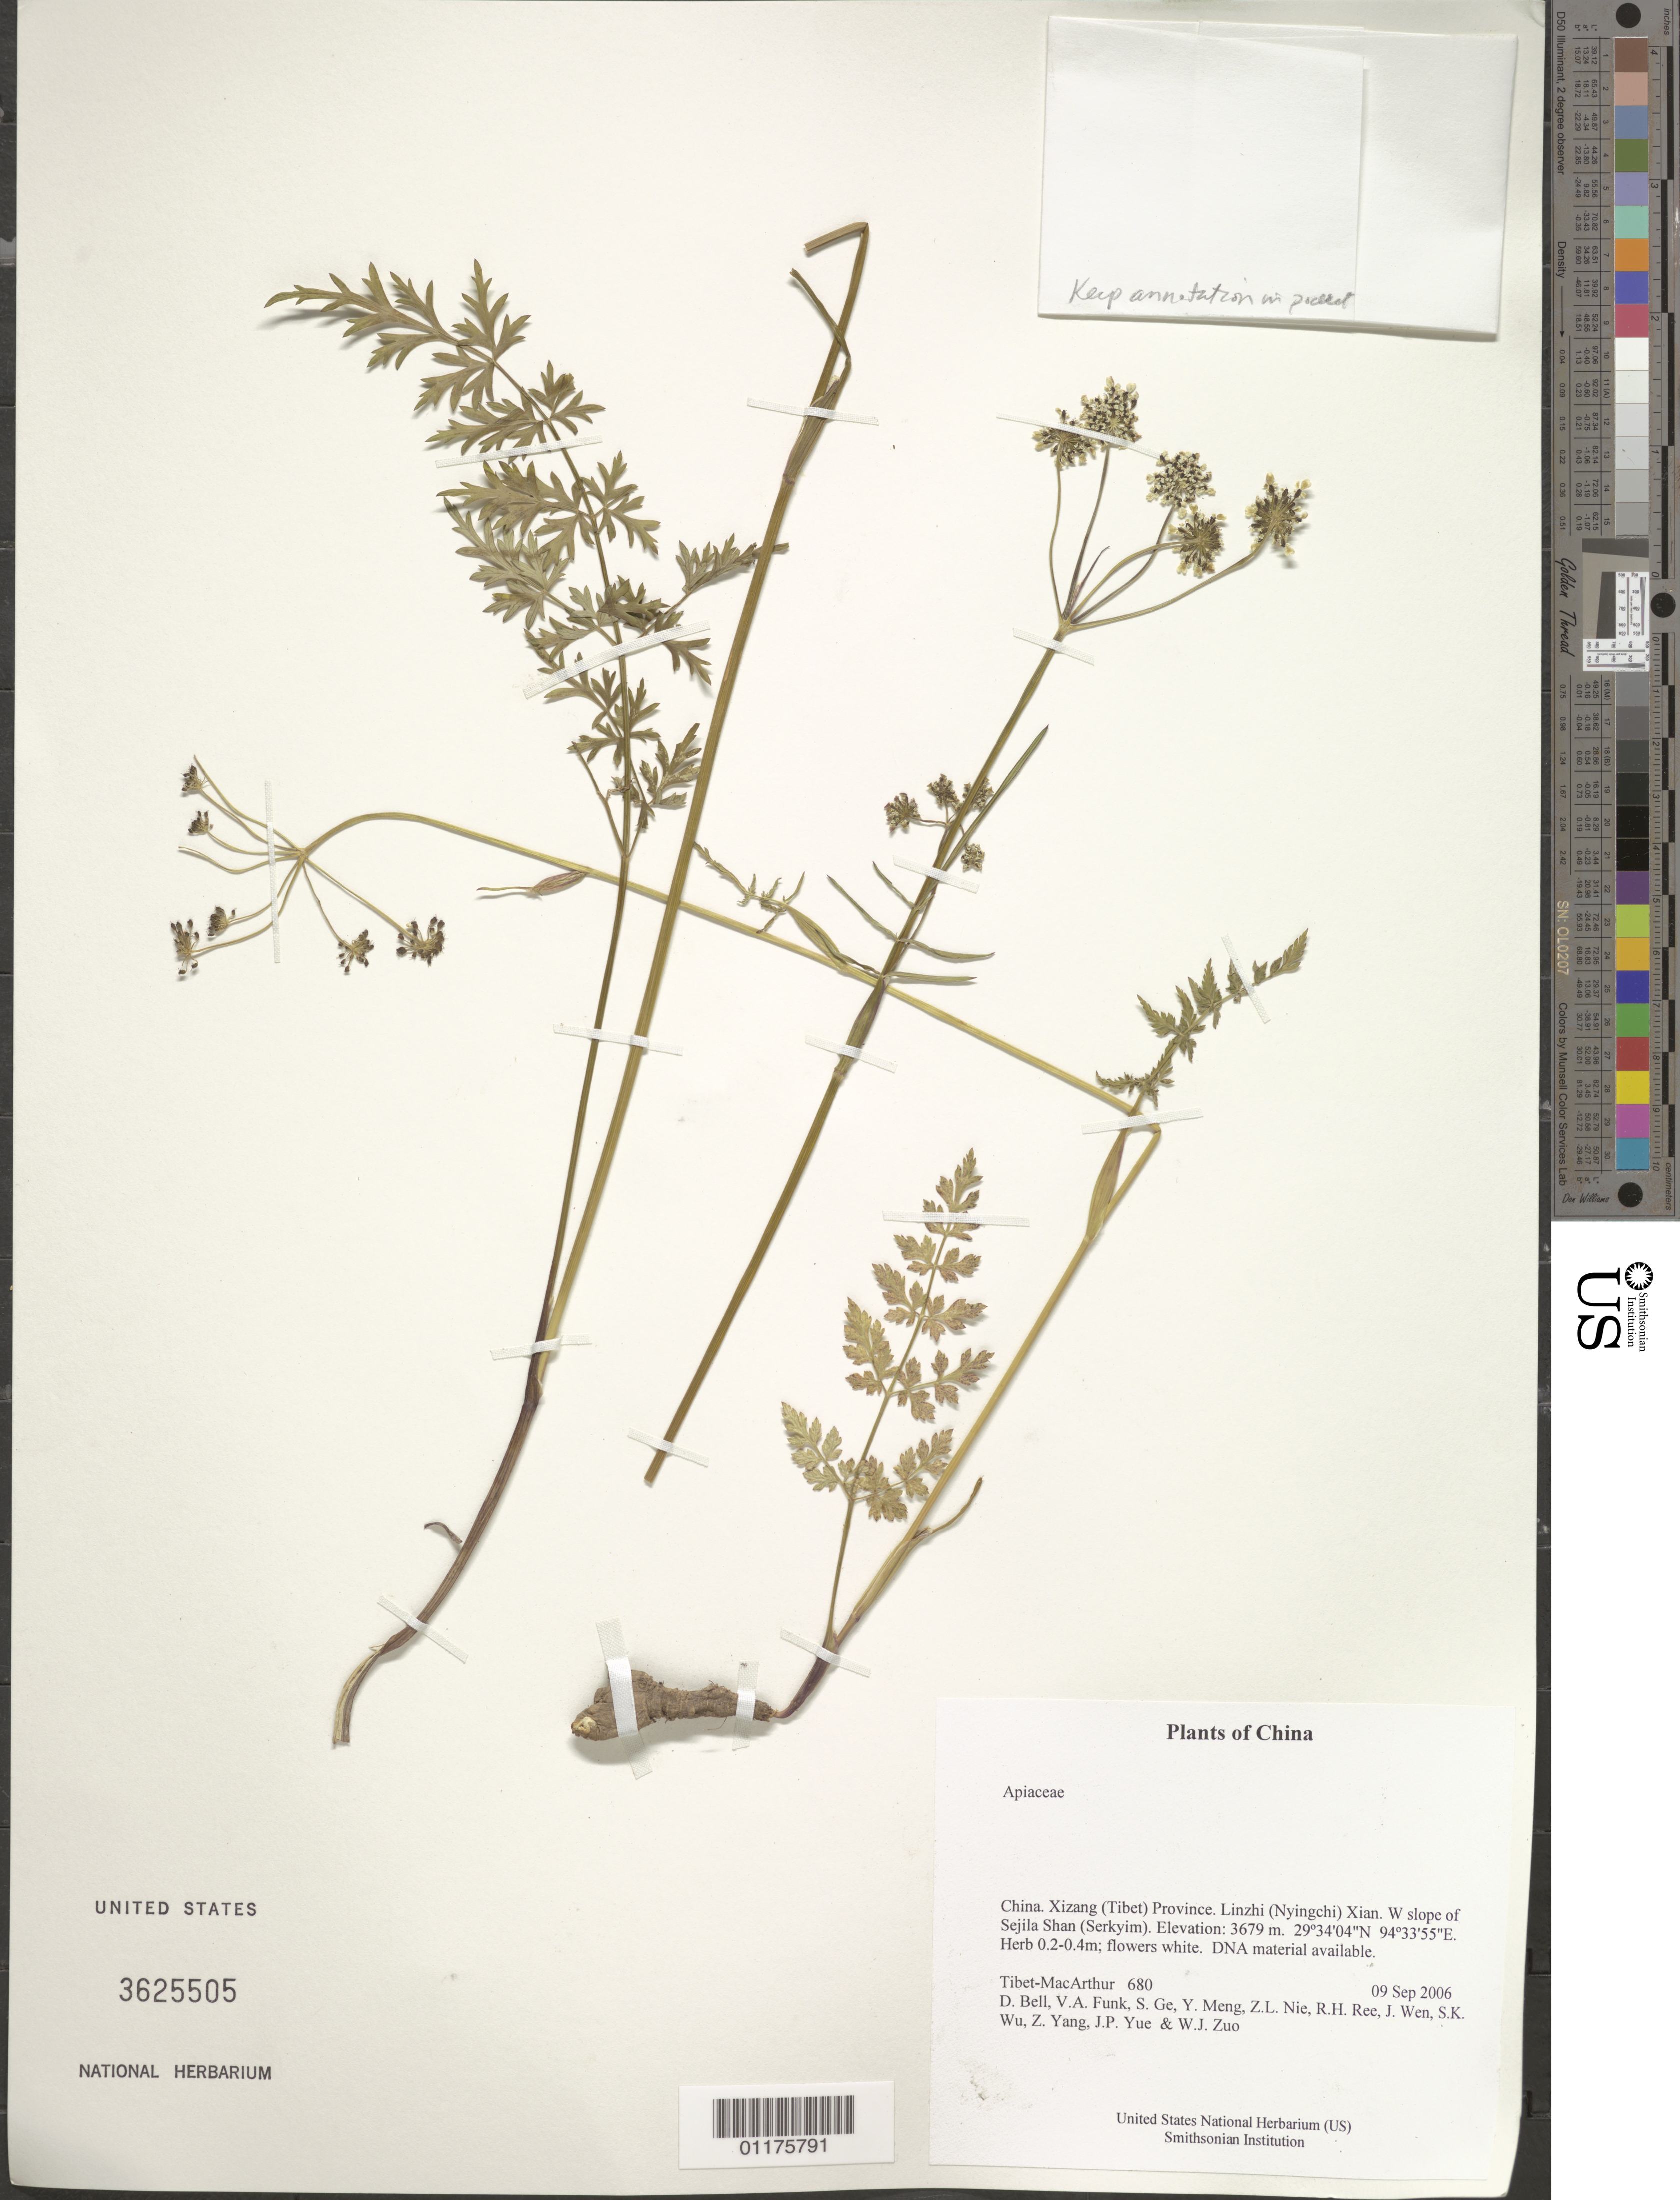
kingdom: Plantae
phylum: Tracheophyta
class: Magnoliopsida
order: Apiales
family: Apiaceae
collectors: Tibet-MacArthur, D. A. Bell, V. Funk, S. Ge, Y. Meng, Z. Nie, R. Ree, J. Wen, S. K. Wu, Z. Yang, J. Yue & W. Zuo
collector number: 680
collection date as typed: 09 Sep 2006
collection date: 2006-09-09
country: China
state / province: Xizang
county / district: Linzhi (Nyingchi) Xian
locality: W slope of Sejila Shan (Serkyim).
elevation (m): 3679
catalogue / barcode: US 3625505